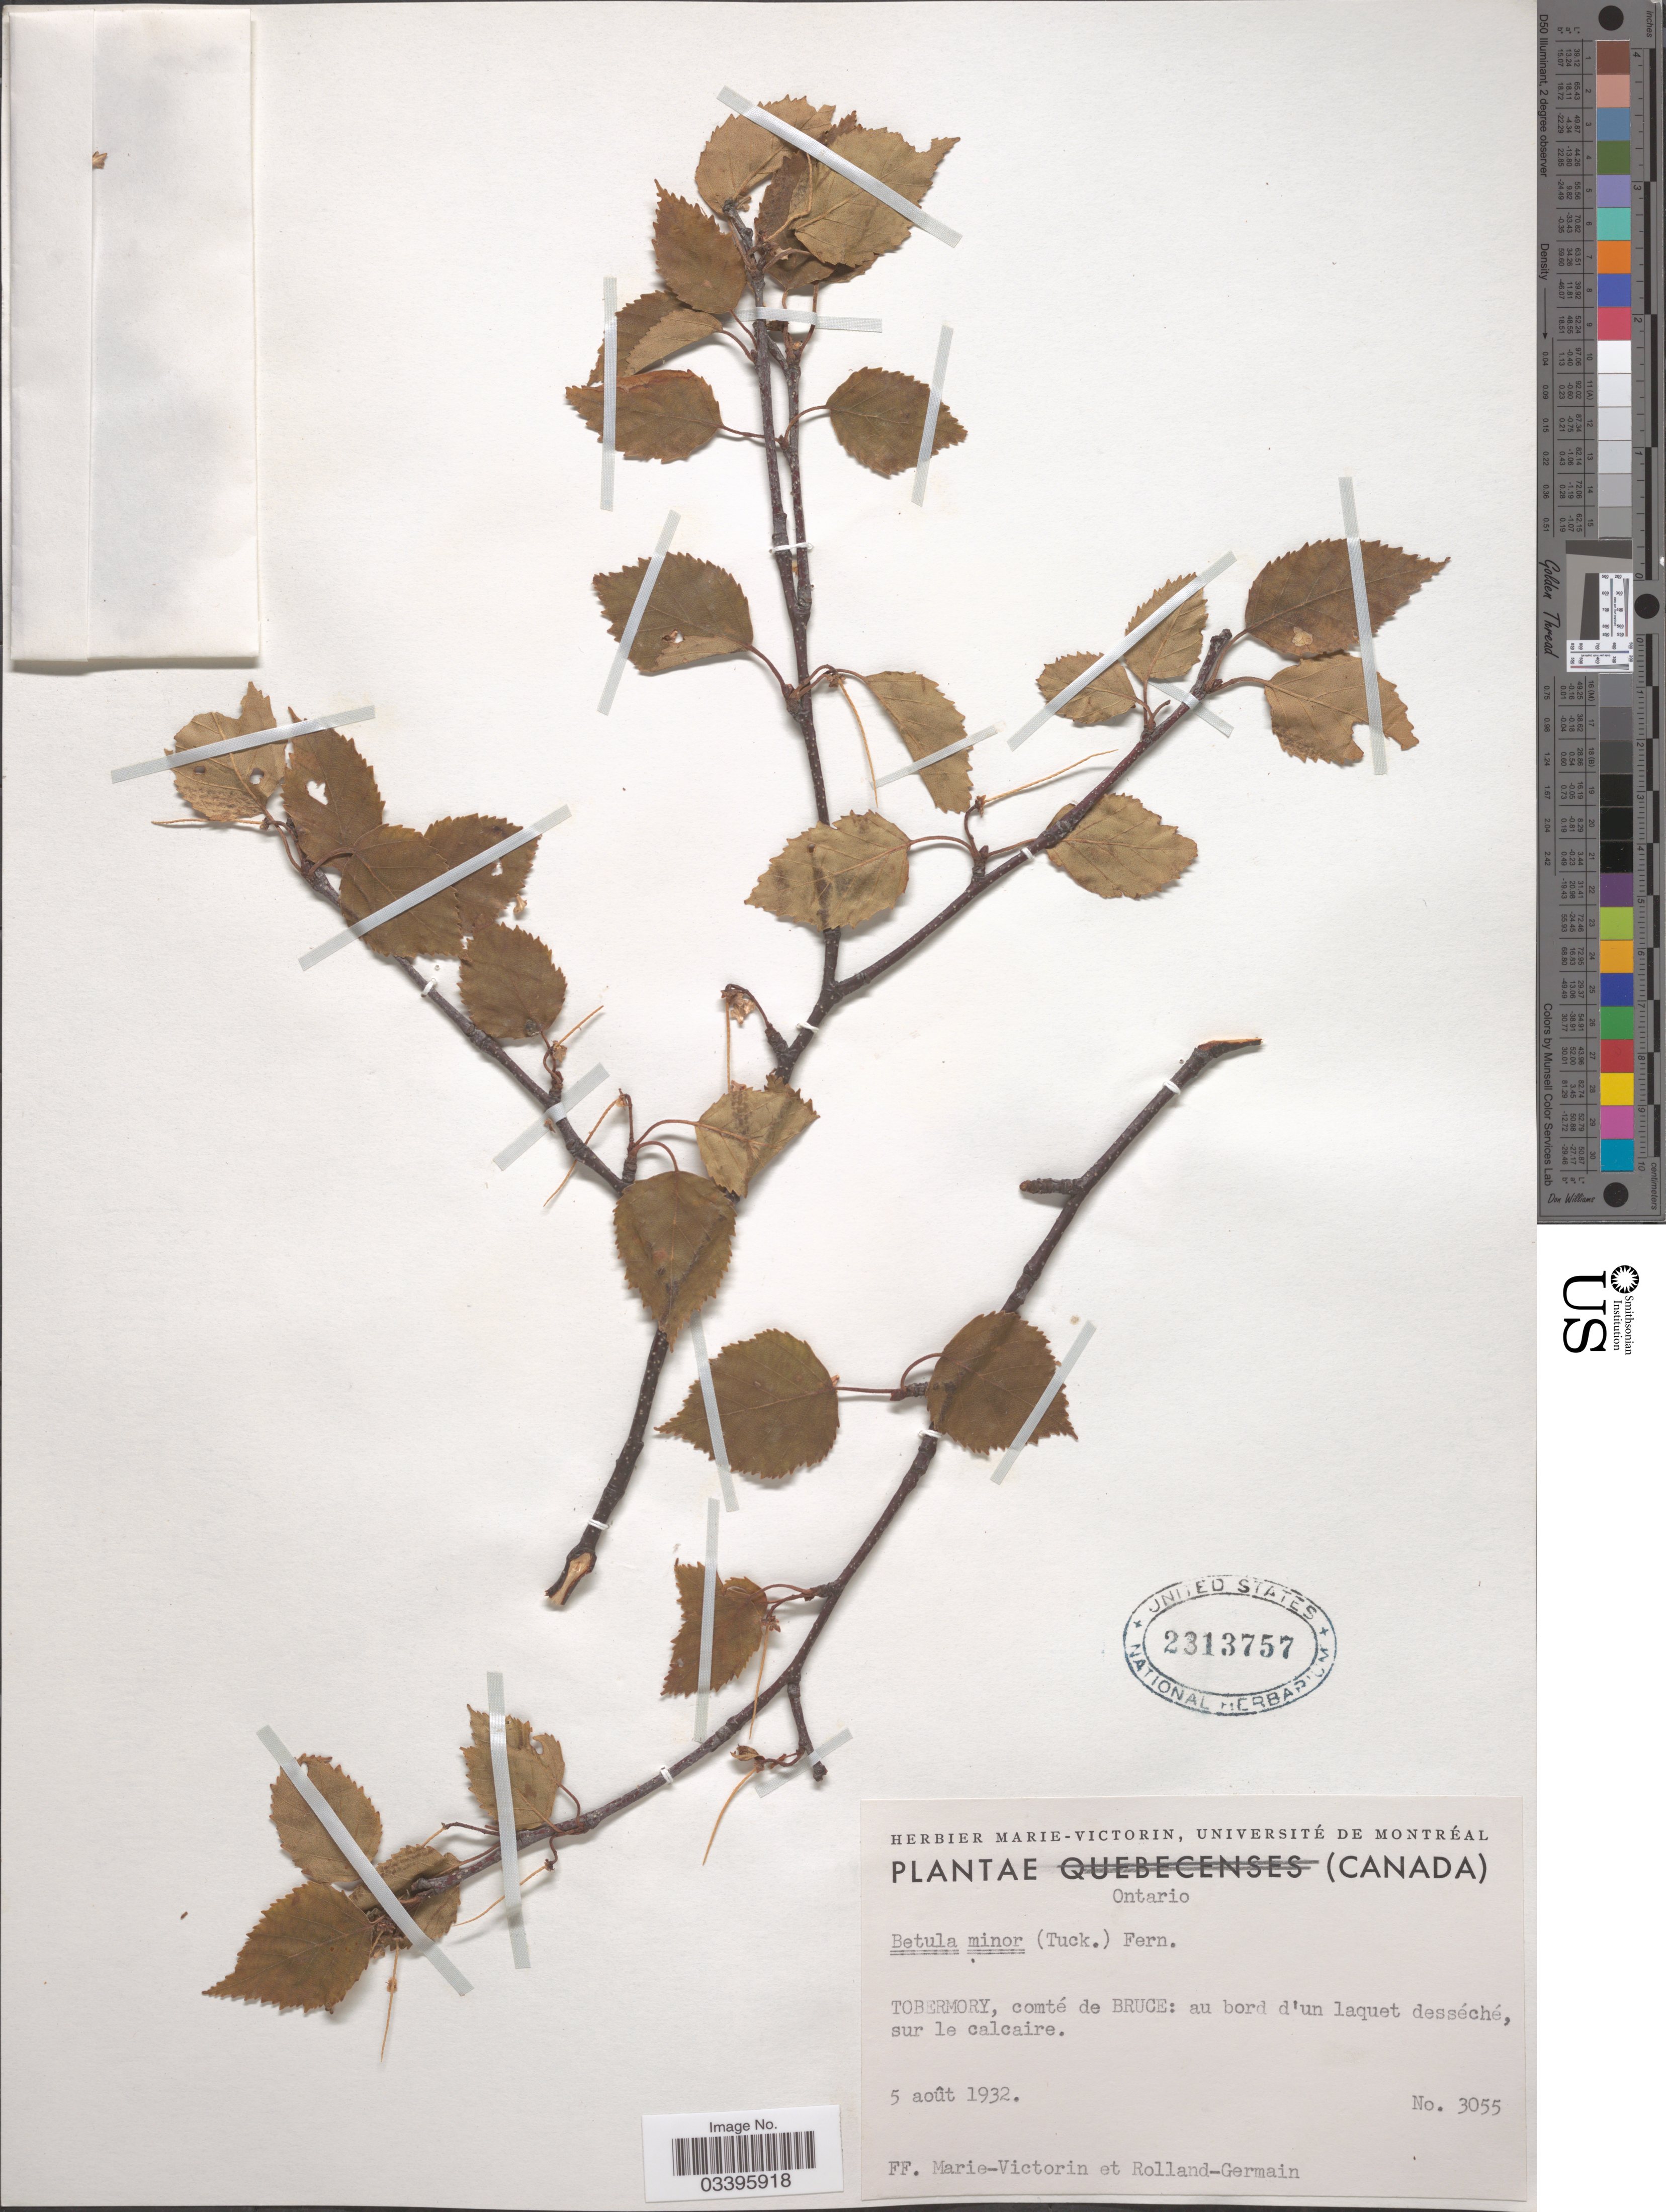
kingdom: Plantae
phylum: Tracheophyta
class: Magnoliopsida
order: Fagales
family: Betulaceae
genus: Betula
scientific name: Betula minor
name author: (Tuck.) Fernald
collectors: F. Marie-Victorin & Rolland-Germain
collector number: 3055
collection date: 1932-08-05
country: Canada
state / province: Ontario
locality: Tobermory, comté de Bruce: au bord d'un laquet desséché, sur le calcaire.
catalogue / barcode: US 2313757